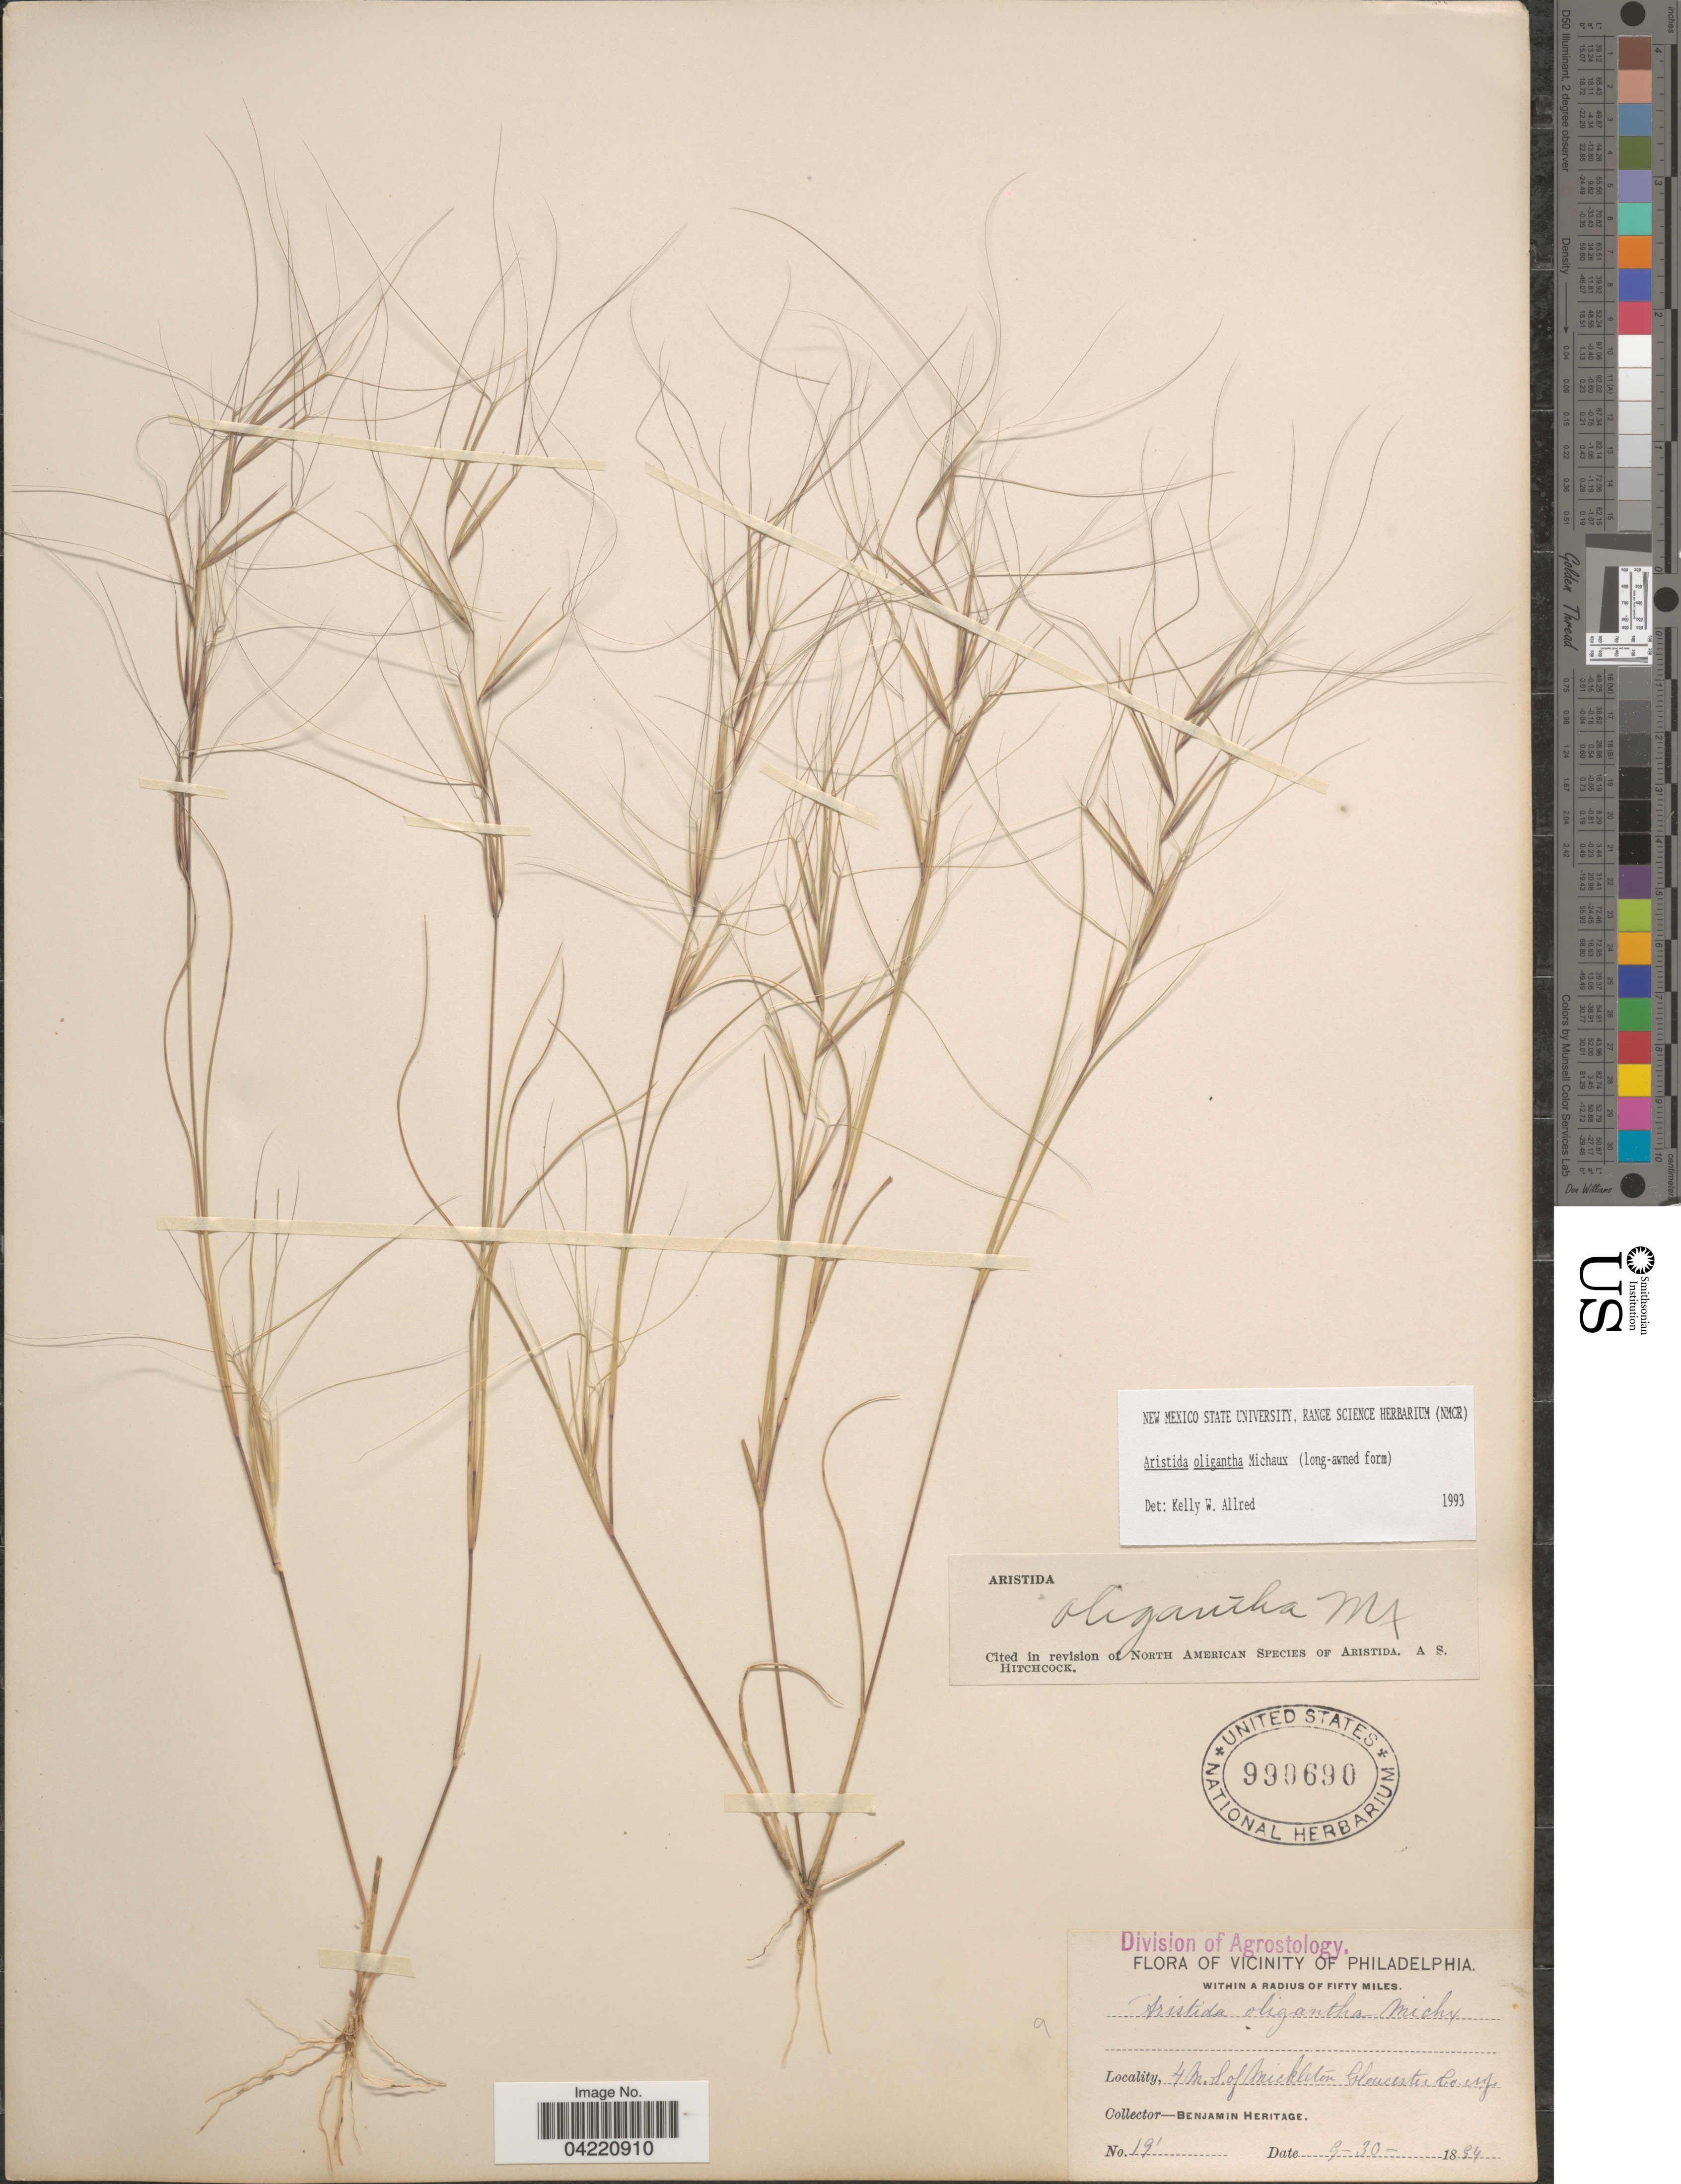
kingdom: Plantae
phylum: Tracheophyta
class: Liliopsida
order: Poales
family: Poaceae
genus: Aristida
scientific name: Aristida oligantha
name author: Michx.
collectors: Benj. Heritage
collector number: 191*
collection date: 1854-05-30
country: United States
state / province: New Jersey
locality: Vicinity of Philadelphia within a radius of Fifty miles. 4 M. S. of Mickleton. Glaucester Co.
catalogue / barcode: US 990690